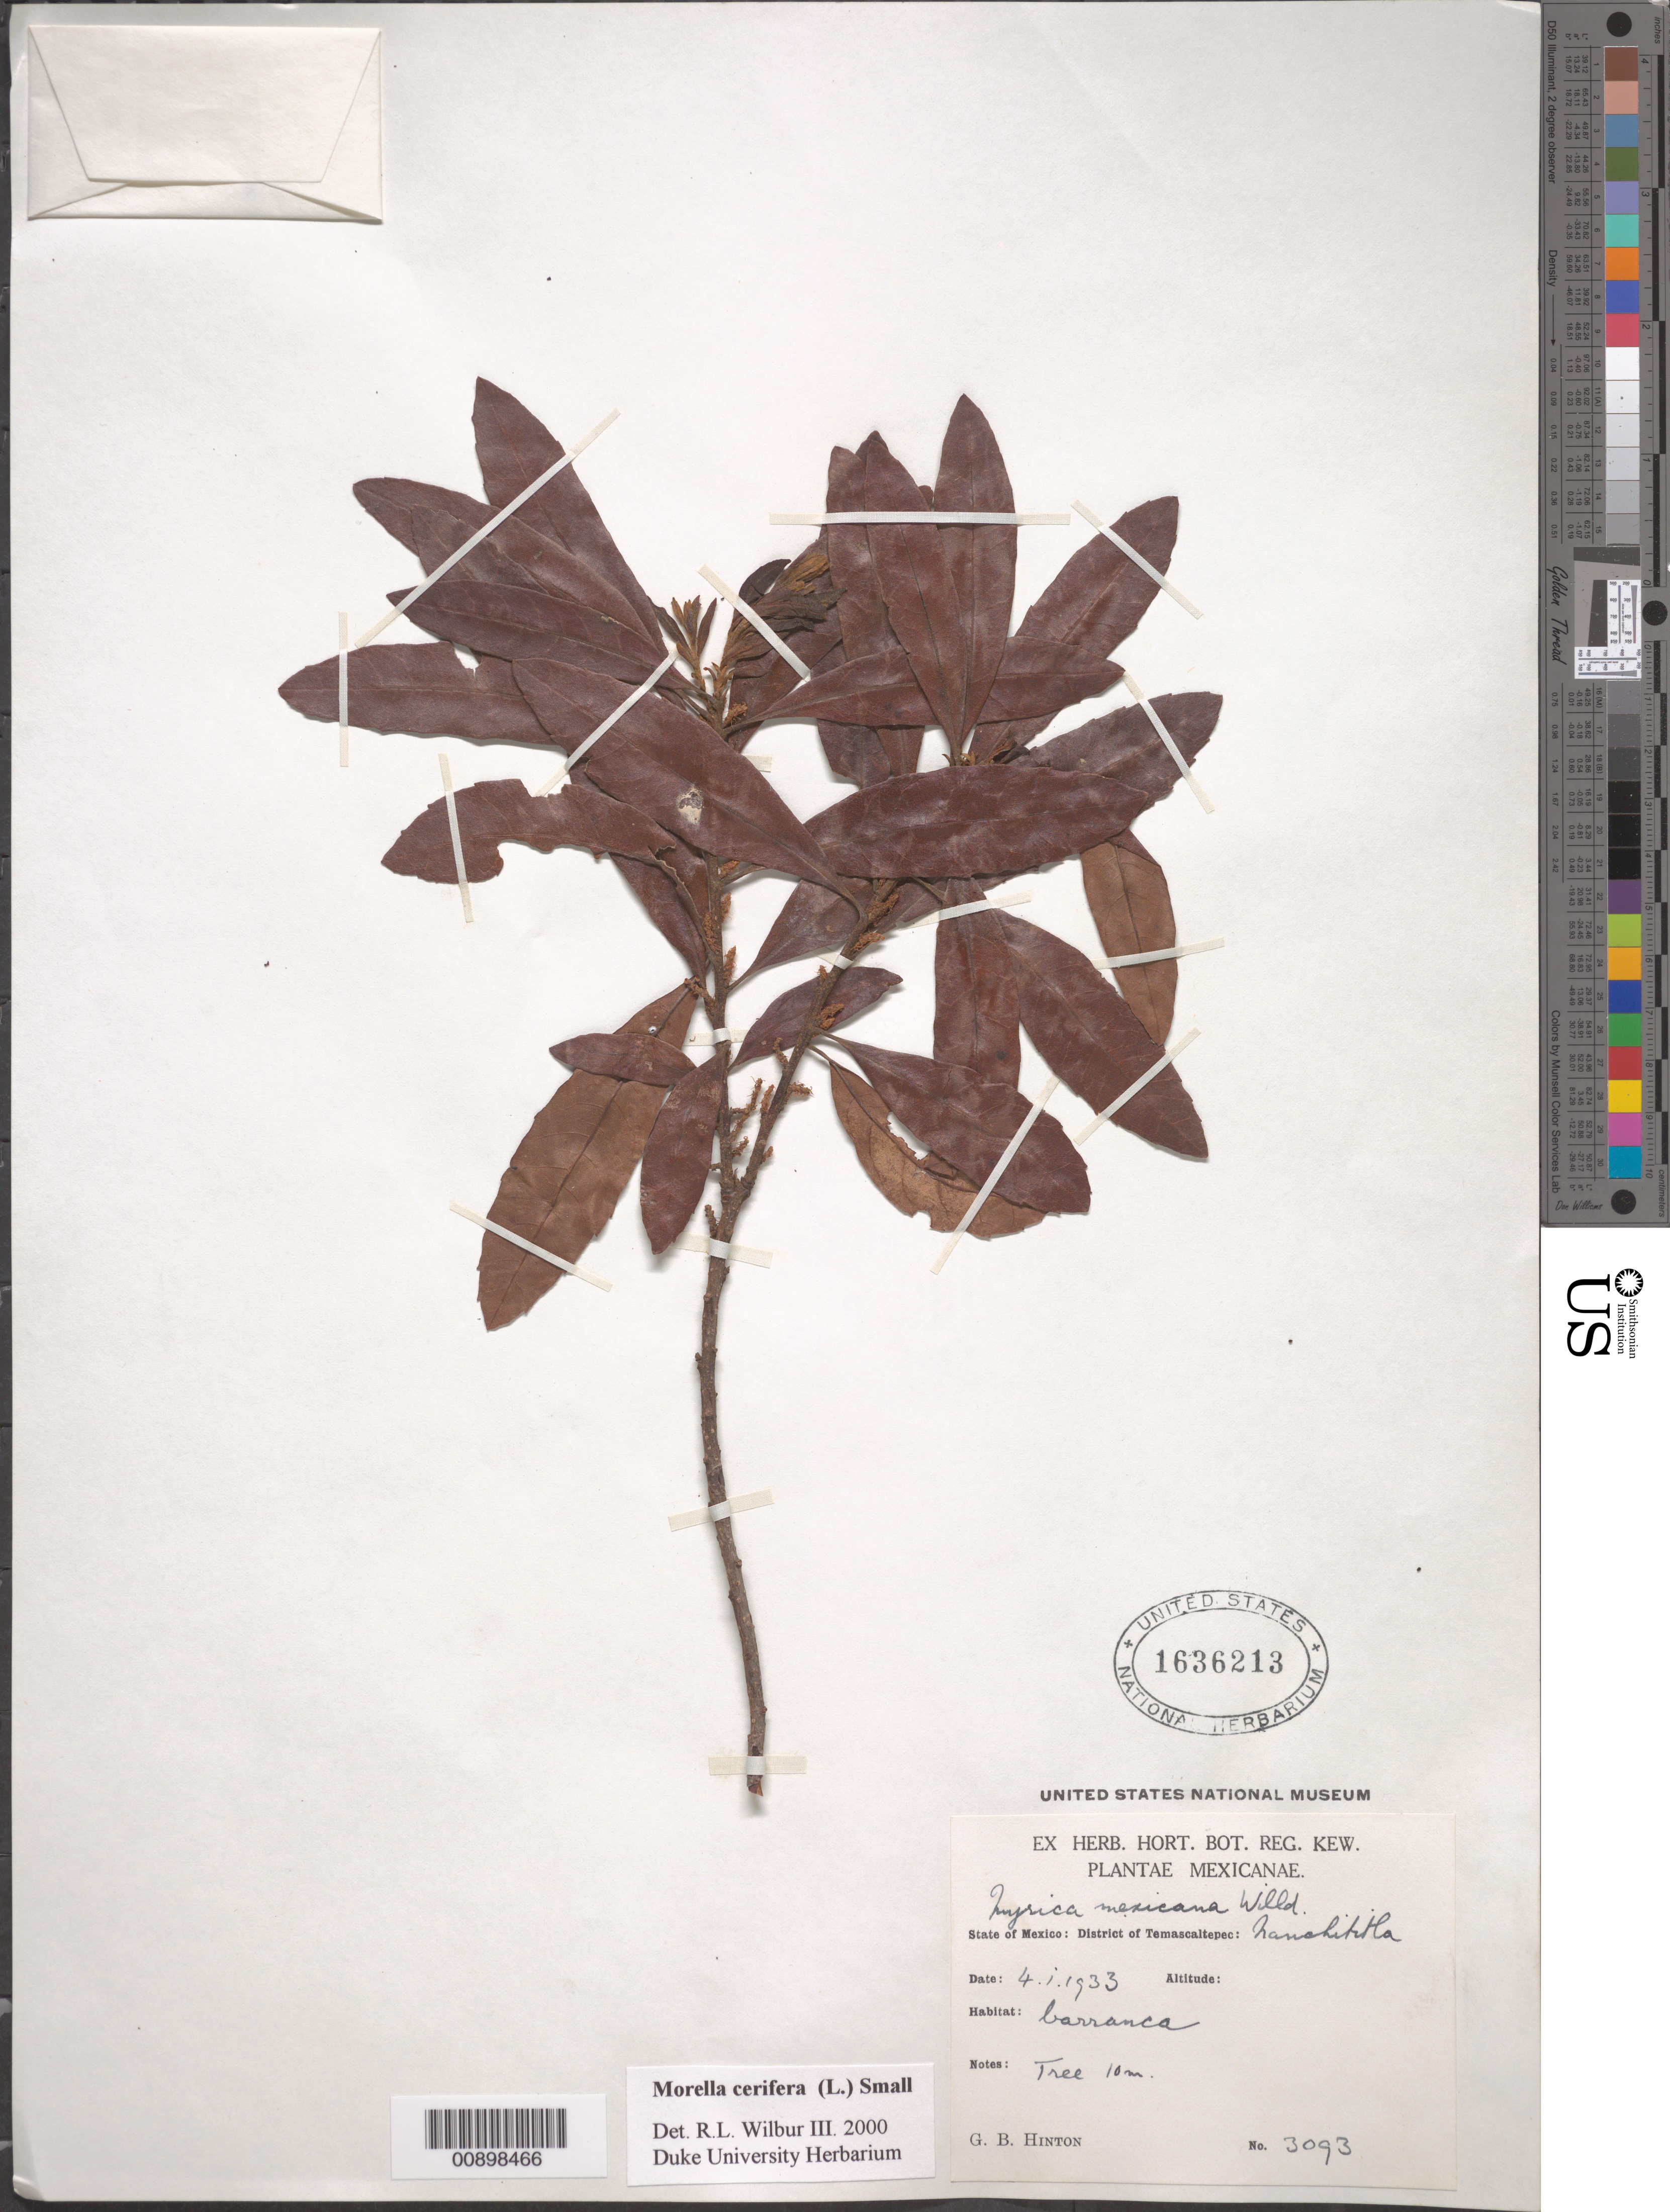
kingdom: Plantae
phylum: Tracheophyta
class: Magnoliopsida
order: Fagales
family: Myricaceae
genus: Morella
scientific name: Morella cerifera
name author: (L.) Small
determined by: Wilbur, R. L.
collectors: G. B. Hinton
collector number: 3093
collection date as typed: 04 Jan 1933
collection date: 1933-01-04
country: Mexico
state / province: México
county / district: Temascaltepec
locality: State of Mexico: District of Temascaltepec: Nanchititla.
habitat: Barranca.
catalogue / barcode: US 1636213